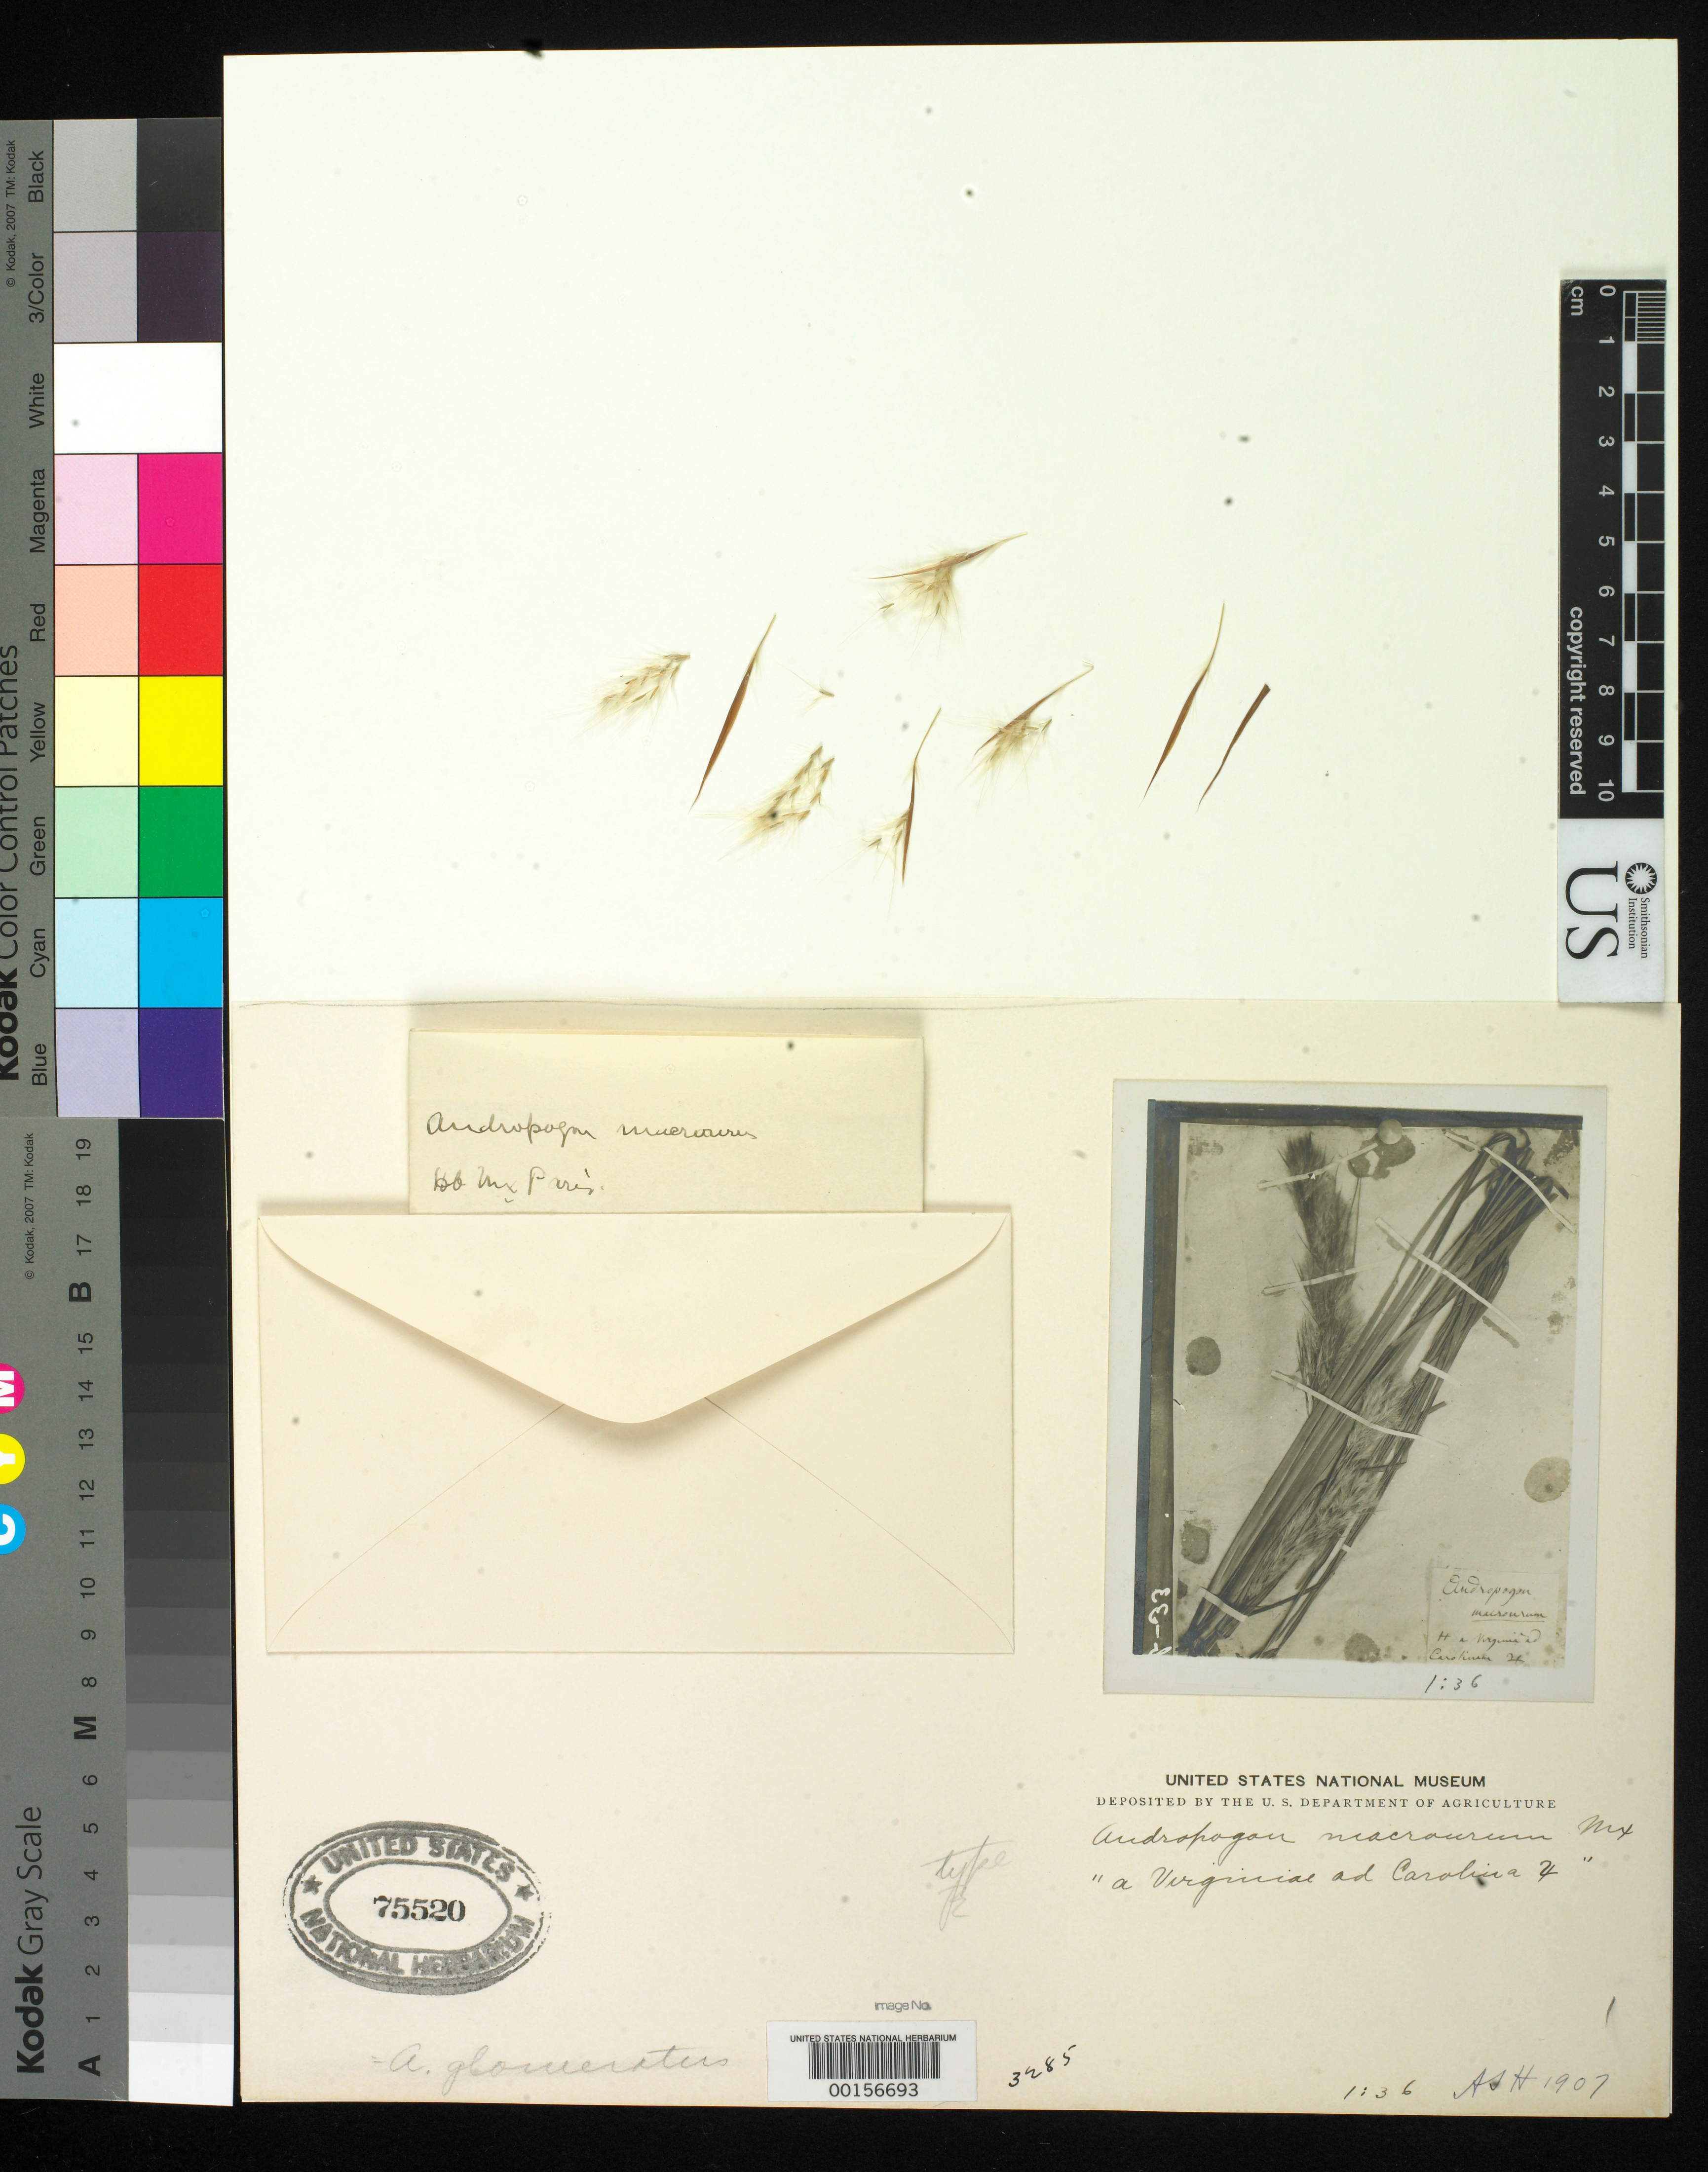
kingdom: Plantae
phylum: Tracheophyta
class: Liliopsida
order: Poales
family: Poaceae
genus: Andropogon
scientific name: Andropogon macrourus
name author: Michx.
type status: Type Fragment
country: United States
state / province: North Carolina / South Carolina / Virginia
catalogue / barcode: US 75520